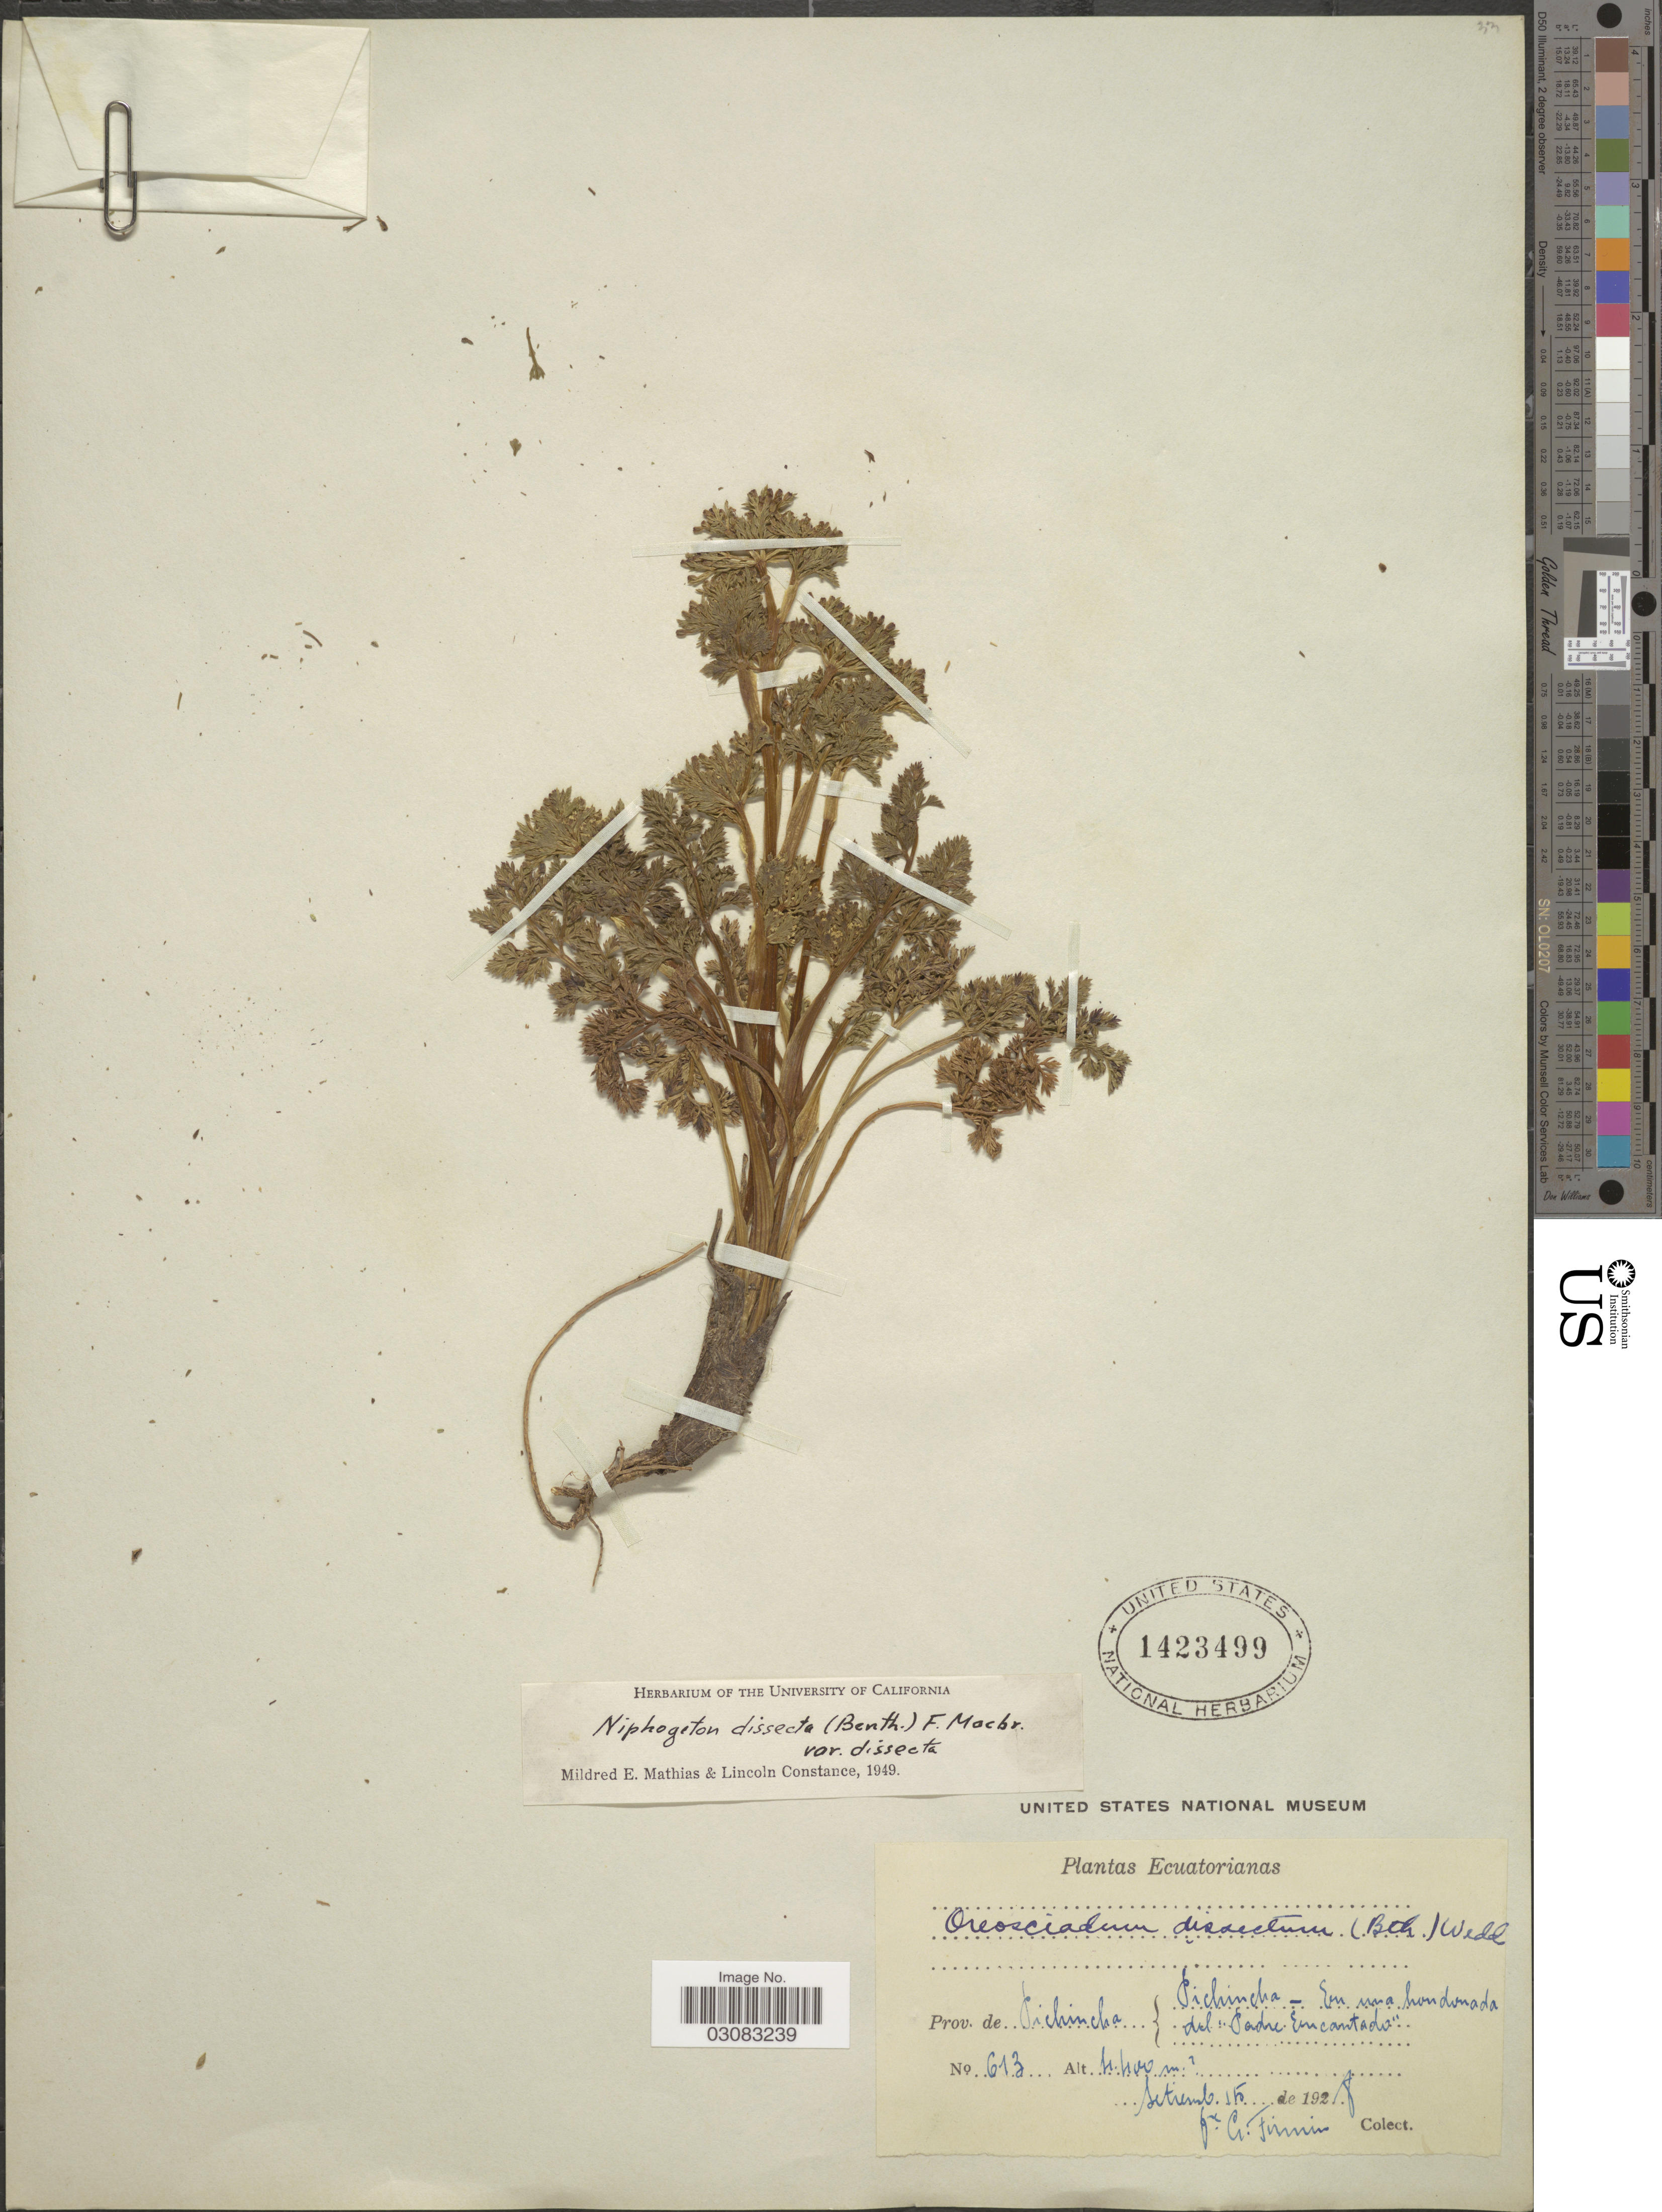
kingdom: Plantae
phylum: Tracheophyta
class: Magnoliopsida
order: Apiales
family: Apiaceae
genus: Niphogeton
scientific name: Niphogeton dissecta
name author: (Benth.) J.F. Macbr.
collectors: F. Firmin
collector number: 613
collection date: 1928-09-15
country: Ecuador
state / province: Pichincha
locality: Prov. de Pichincha. En una hondonada del Padre Encantado.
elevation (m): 4400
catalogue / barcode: US 1423499